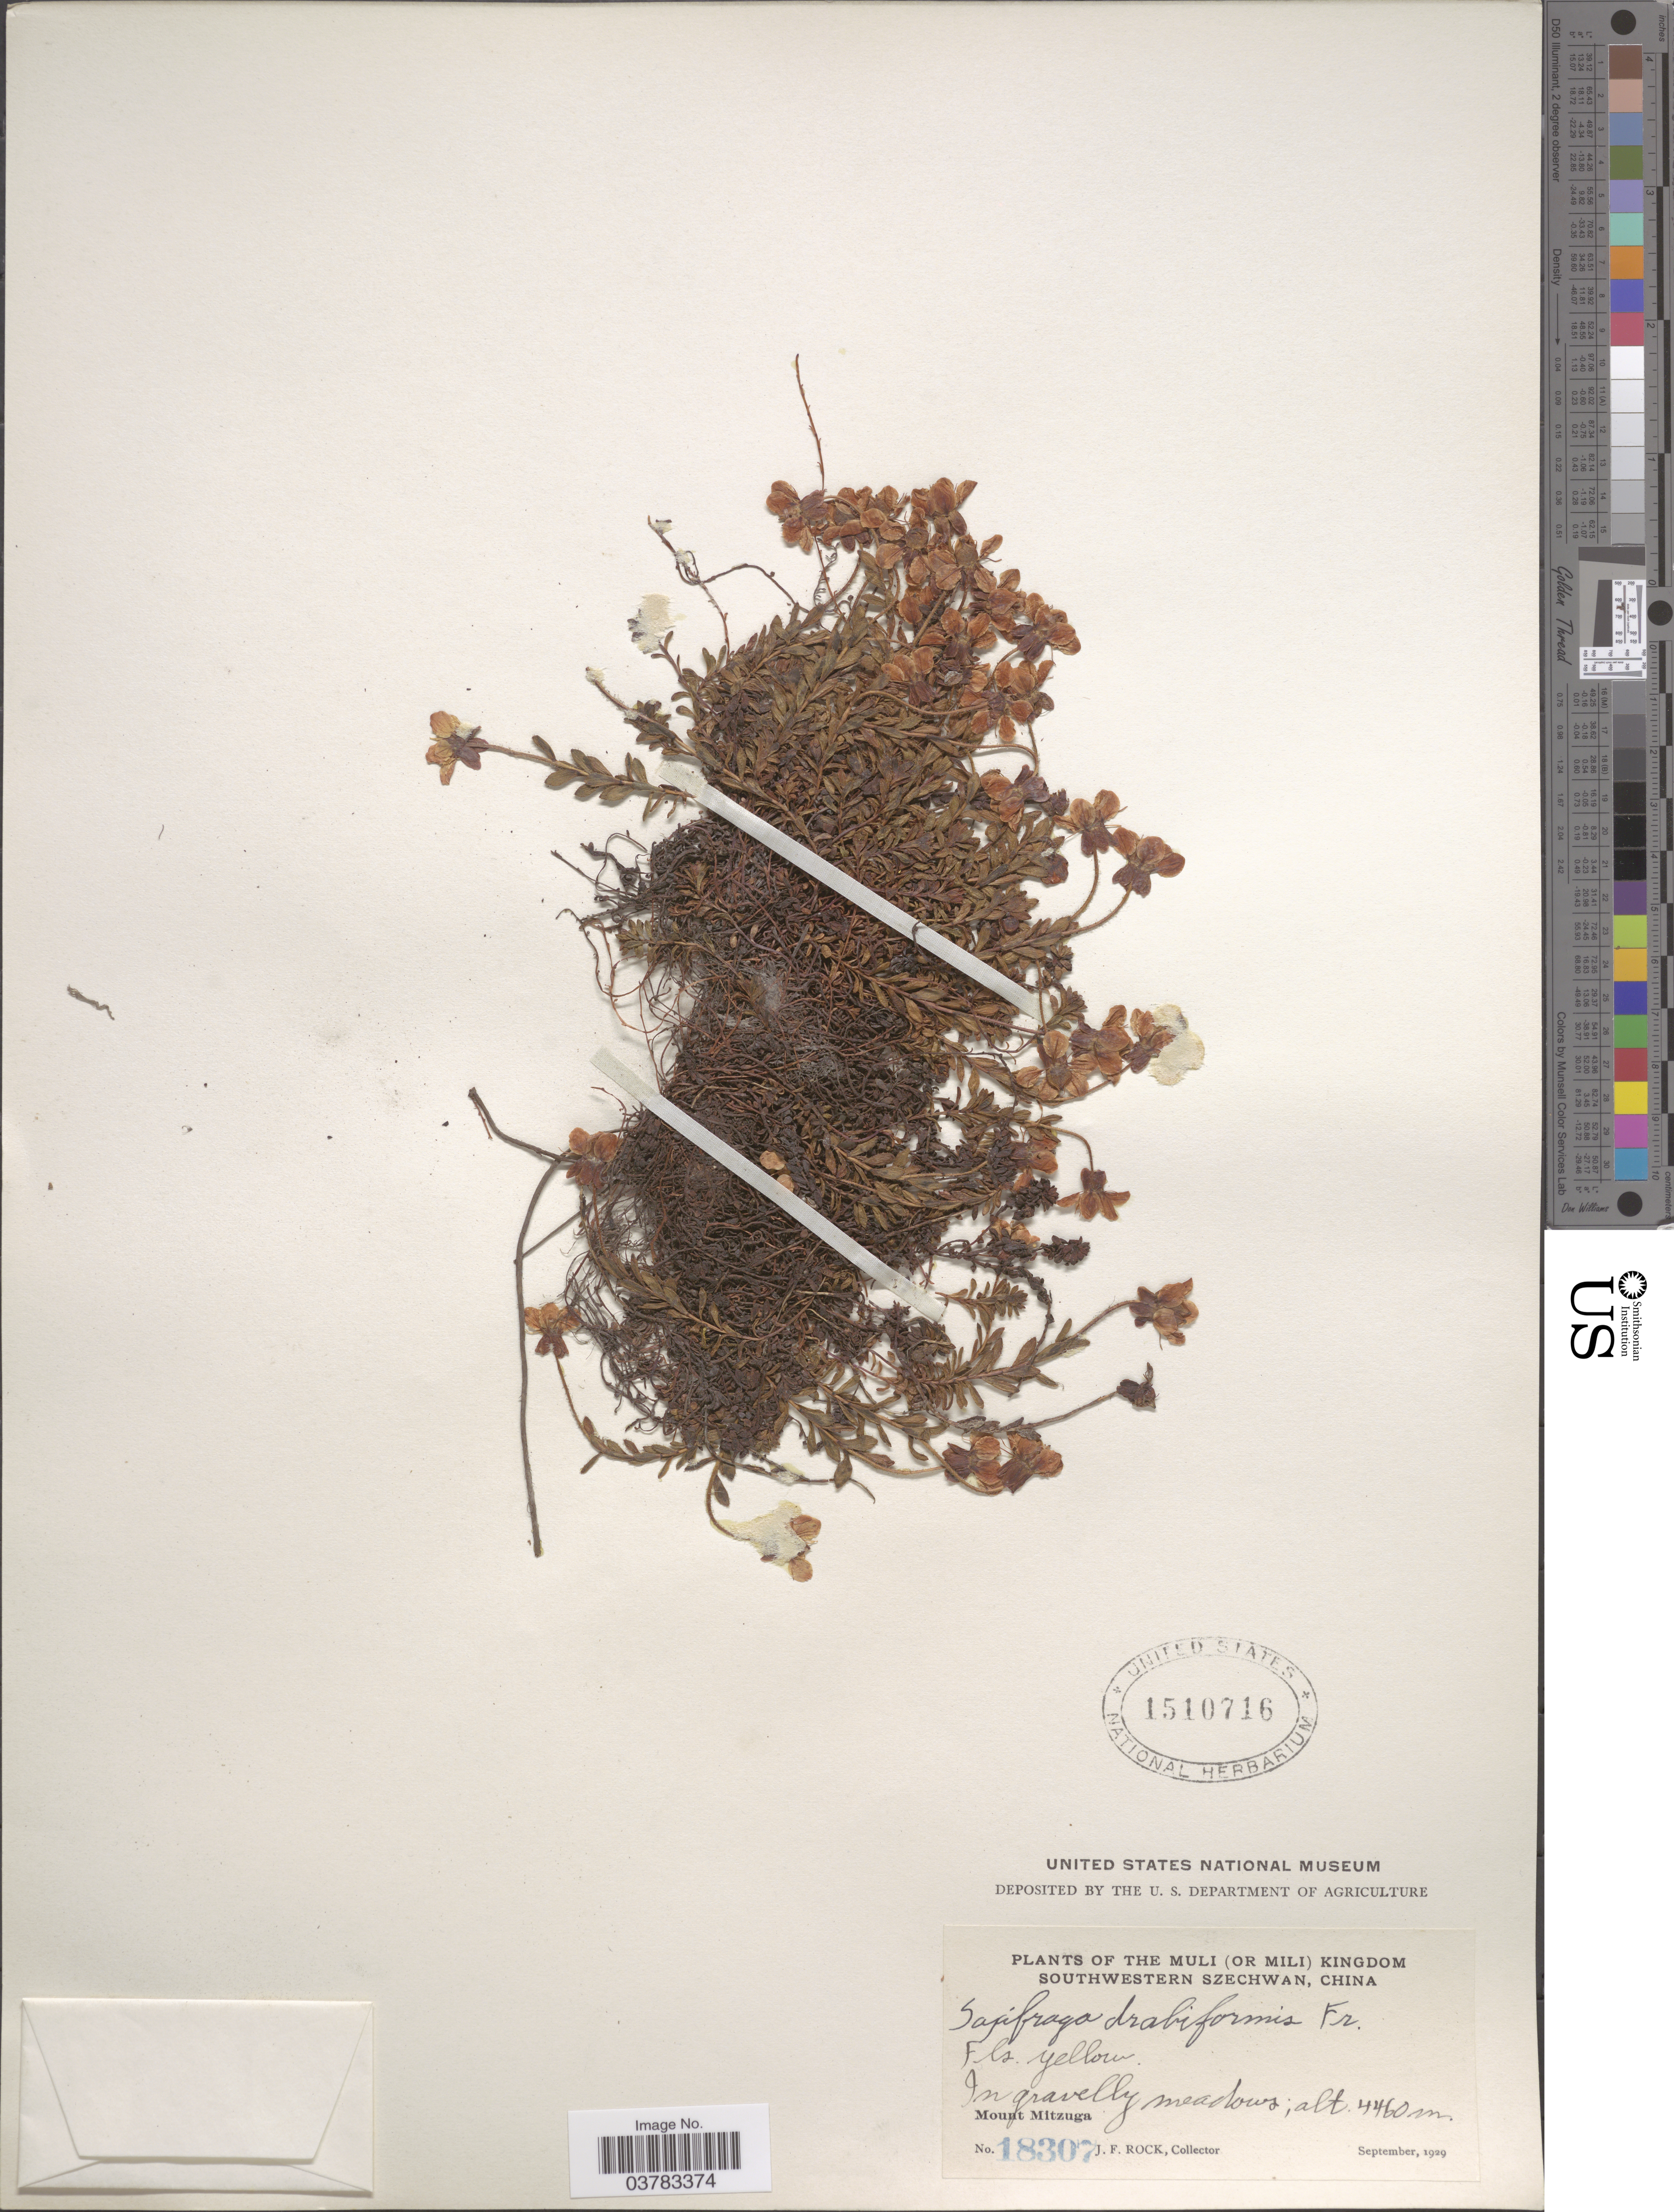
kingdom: Plantae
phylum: Tracheophyta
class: Magnoliopsida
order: Saxifragales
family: Saxifragaceae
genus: Saxifraga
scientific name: Saxifraga drabiformis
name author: Franch.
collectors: J. Rock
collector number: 18307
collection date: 1929-09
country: China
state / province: Sichuan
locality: The Muli (or Mili) Kingdom, Southwestern Szechwan. Mount Mitzuga.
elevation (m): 4460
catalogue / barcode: US 1510716